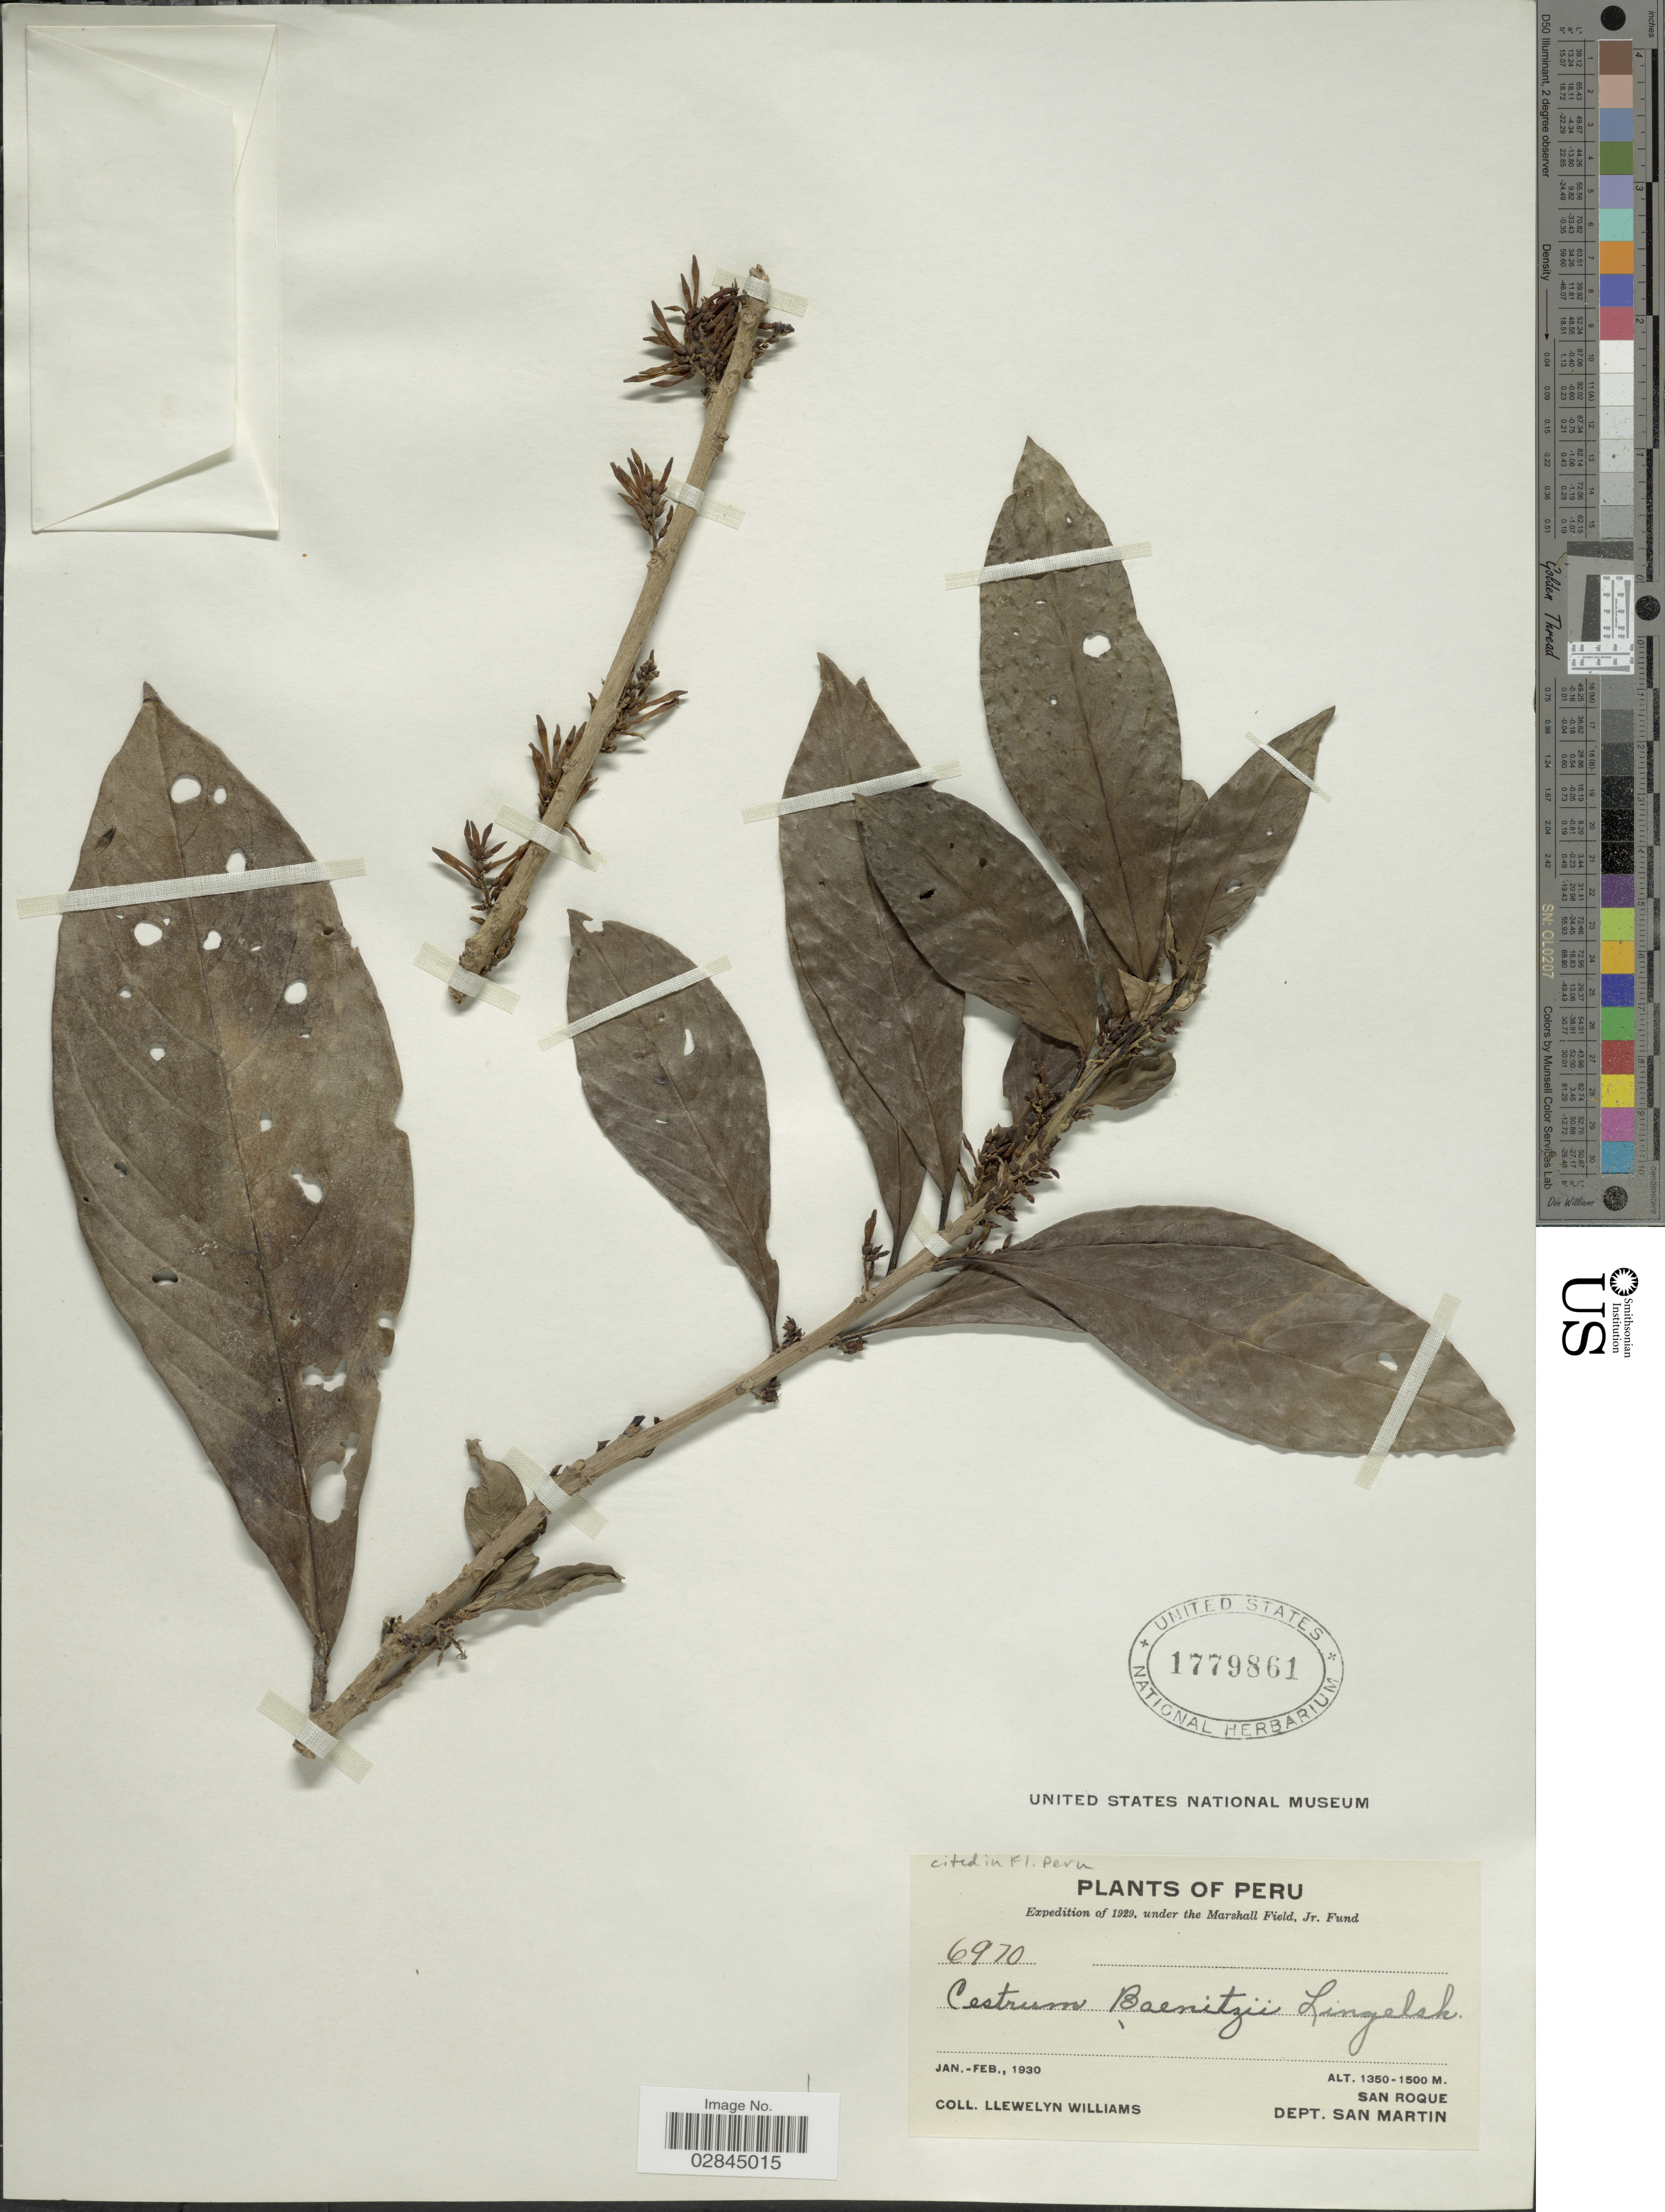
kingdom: Plantae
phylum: Tracheophyta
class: Magnoliopsida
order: Solanales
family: Solanaceae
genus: Cestrum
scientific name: Cestrum schlechtendahlii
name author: G. Don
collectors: Ll. Williams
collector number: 6970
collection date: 1930-01/1930-02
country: Peru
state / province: San Martín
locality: San Roque. Dept. San Martin.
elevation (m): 1350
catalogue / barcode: US 1779861